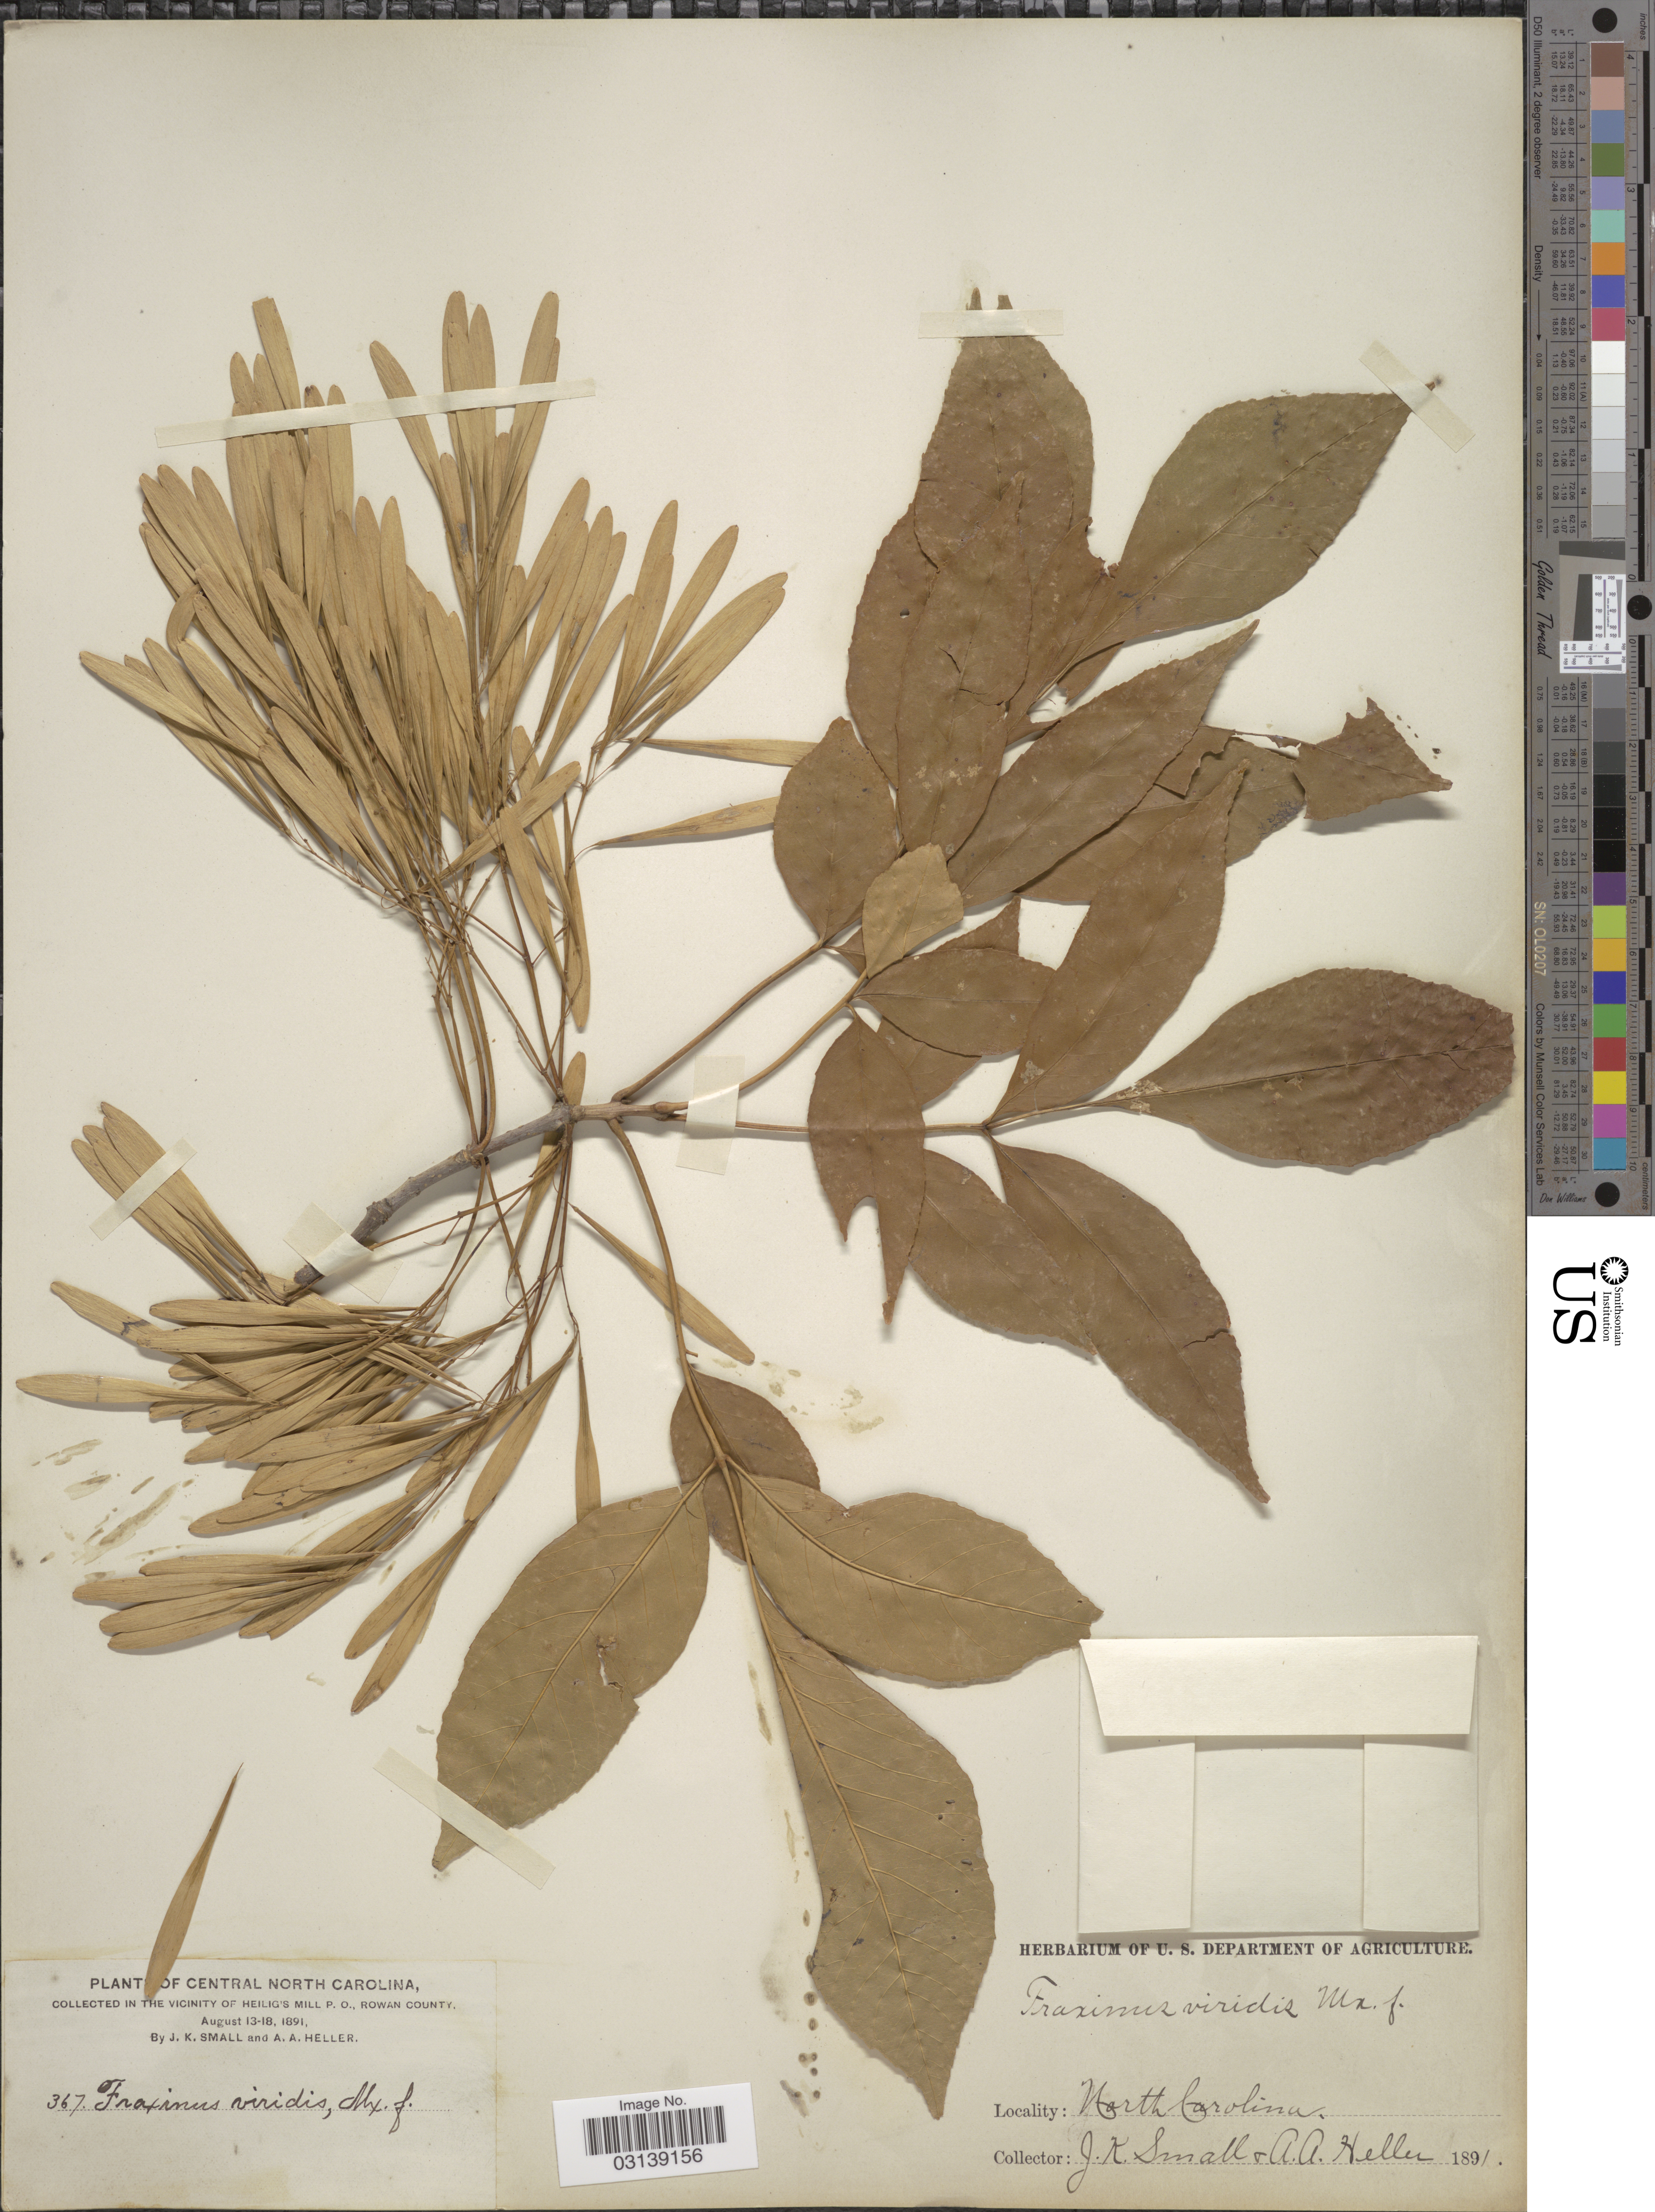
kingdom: Plantae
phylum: Tracheophyta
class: Magnoliopsida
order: Lamiales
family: Oleaceae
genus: Fraxinus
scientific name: Fraxinus pennsylvanica var. lanceolata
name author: Sarg.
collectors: J. K. Small & A. A. Heller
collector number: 367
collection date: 1891-08-13/1891-08-18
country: United States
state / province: North Carolina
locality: Central North Carolina. Collected in the Vicinity of Heilig's Mill P.O., Rowan County.